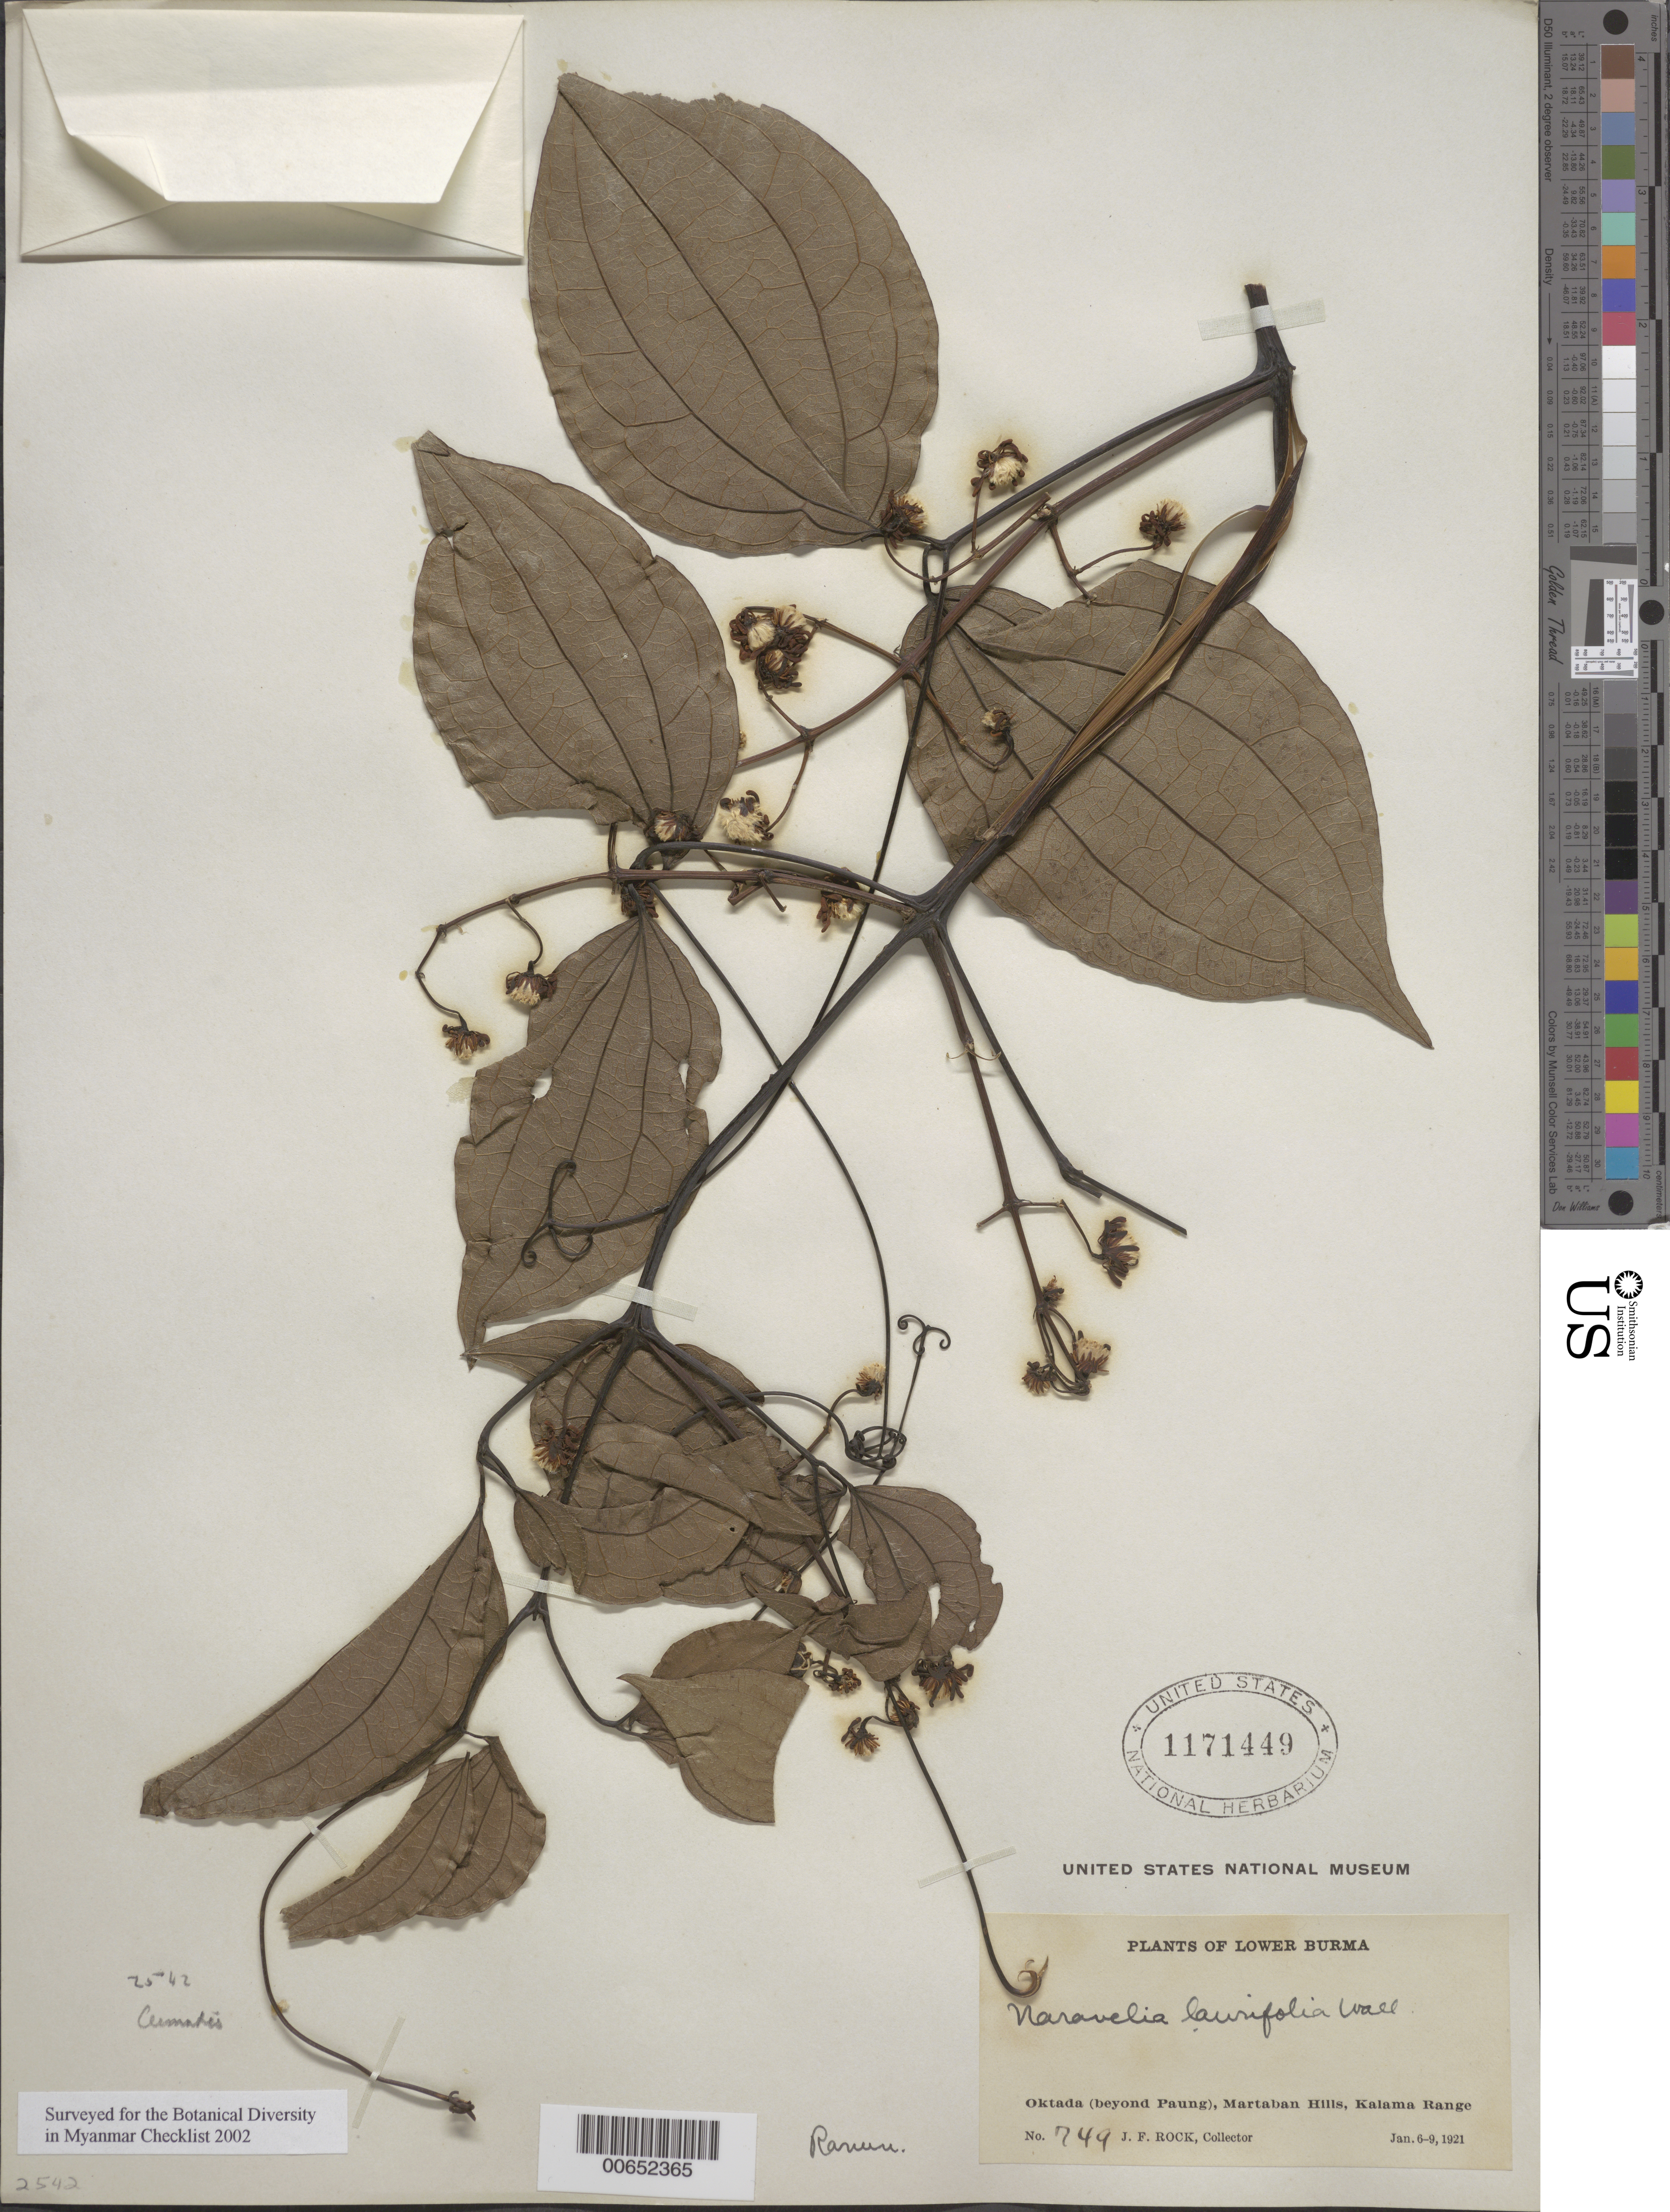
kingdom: Plantae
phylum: Tracheophyta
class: Magnoliopsida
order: Ranunculales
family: Ranunculaceae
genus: Clematis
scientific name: Clematis laurifolia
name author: Wall. ex Hook. f.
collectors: J. F. Rock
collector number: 749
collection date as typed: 06 Jan 1921 to 09 Jan 1921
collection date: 1921-01-06/1921-01-09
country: Myanmar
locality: Lower Burma, Oktada, beyond Paung, Martaban Hills, Kalama Range.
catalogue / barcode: US 1171449